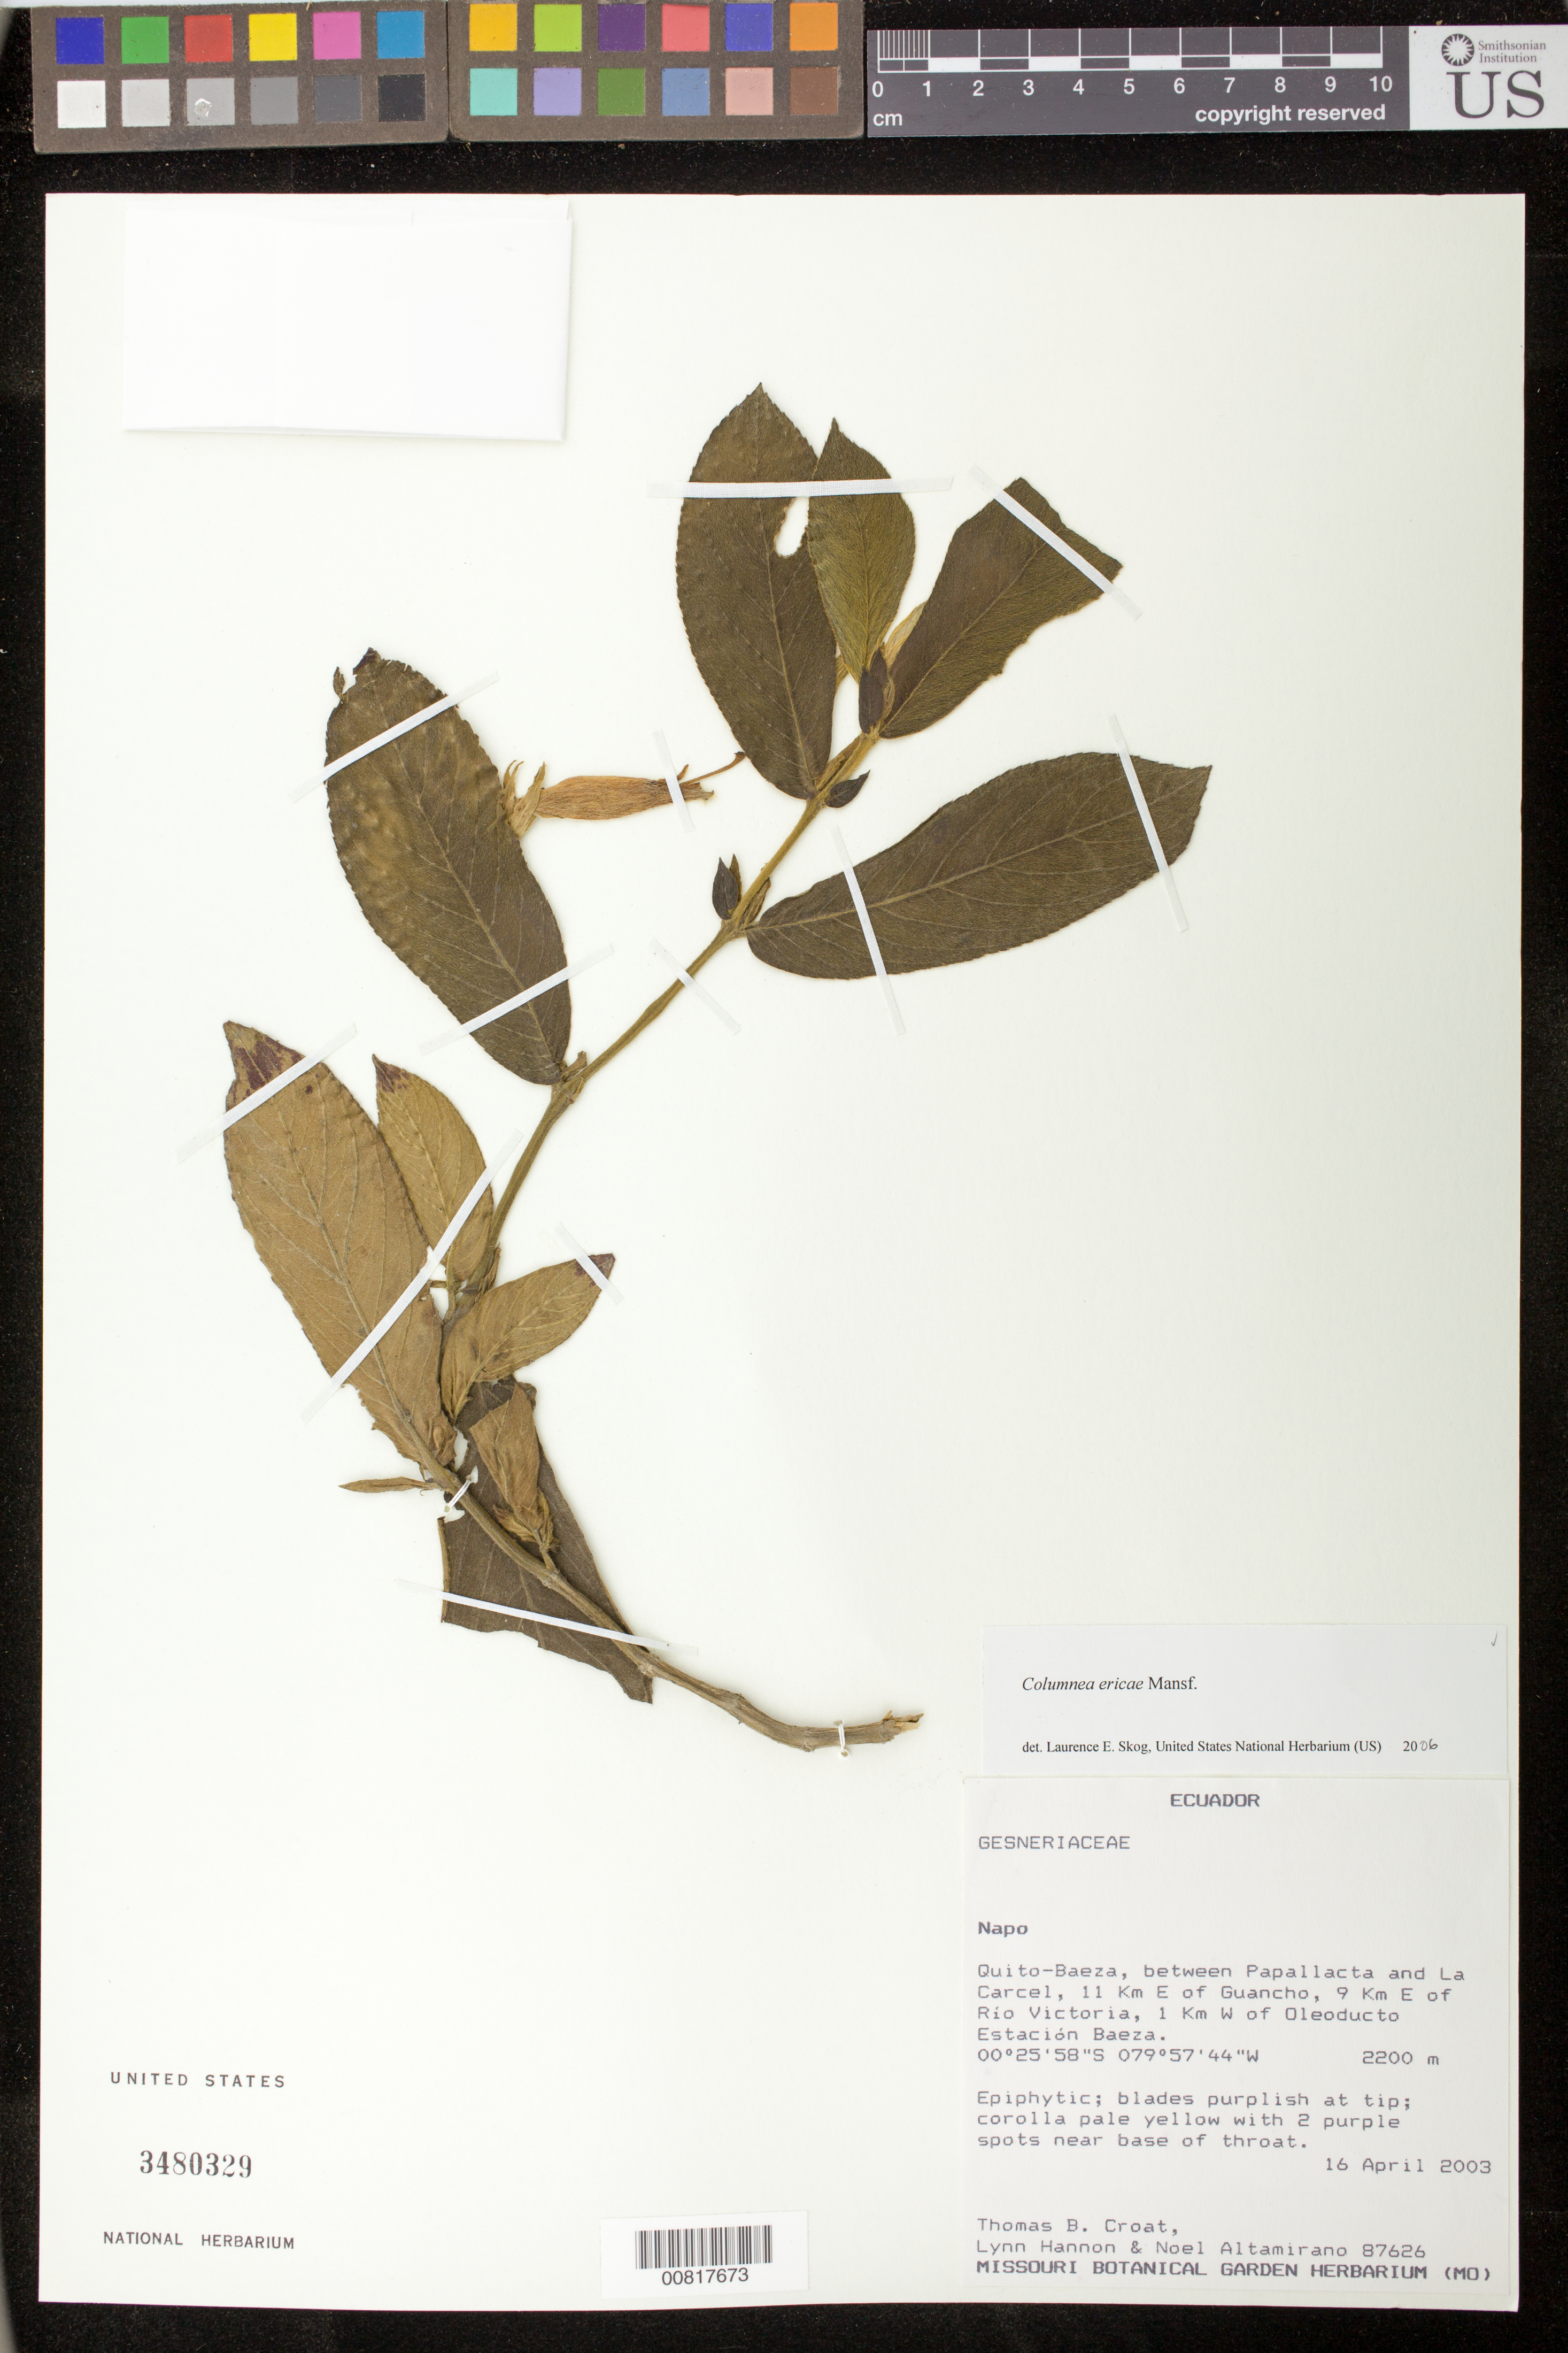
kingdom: Plantae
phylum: Tracheophyta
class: Magnoliopsida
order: Lamiales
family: Gesneriaceae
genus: Columnea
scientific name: Columnea ericae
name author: Mansf.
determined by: Skog, Laurence E.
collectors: T. B. Croat, L. Hannon & N. Altamirano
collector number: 87626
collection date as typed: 16 Apr 2003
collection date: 2003-04-16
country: Ecuador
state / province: Napo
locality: Quito-Baeza, between Papallacta and La Carcel, 11 km E of Guancho, 9 km E of Rio Victoria, 1 km W of Oleoducto Estación Baeza.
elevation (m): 2200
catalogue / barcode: US 3480329